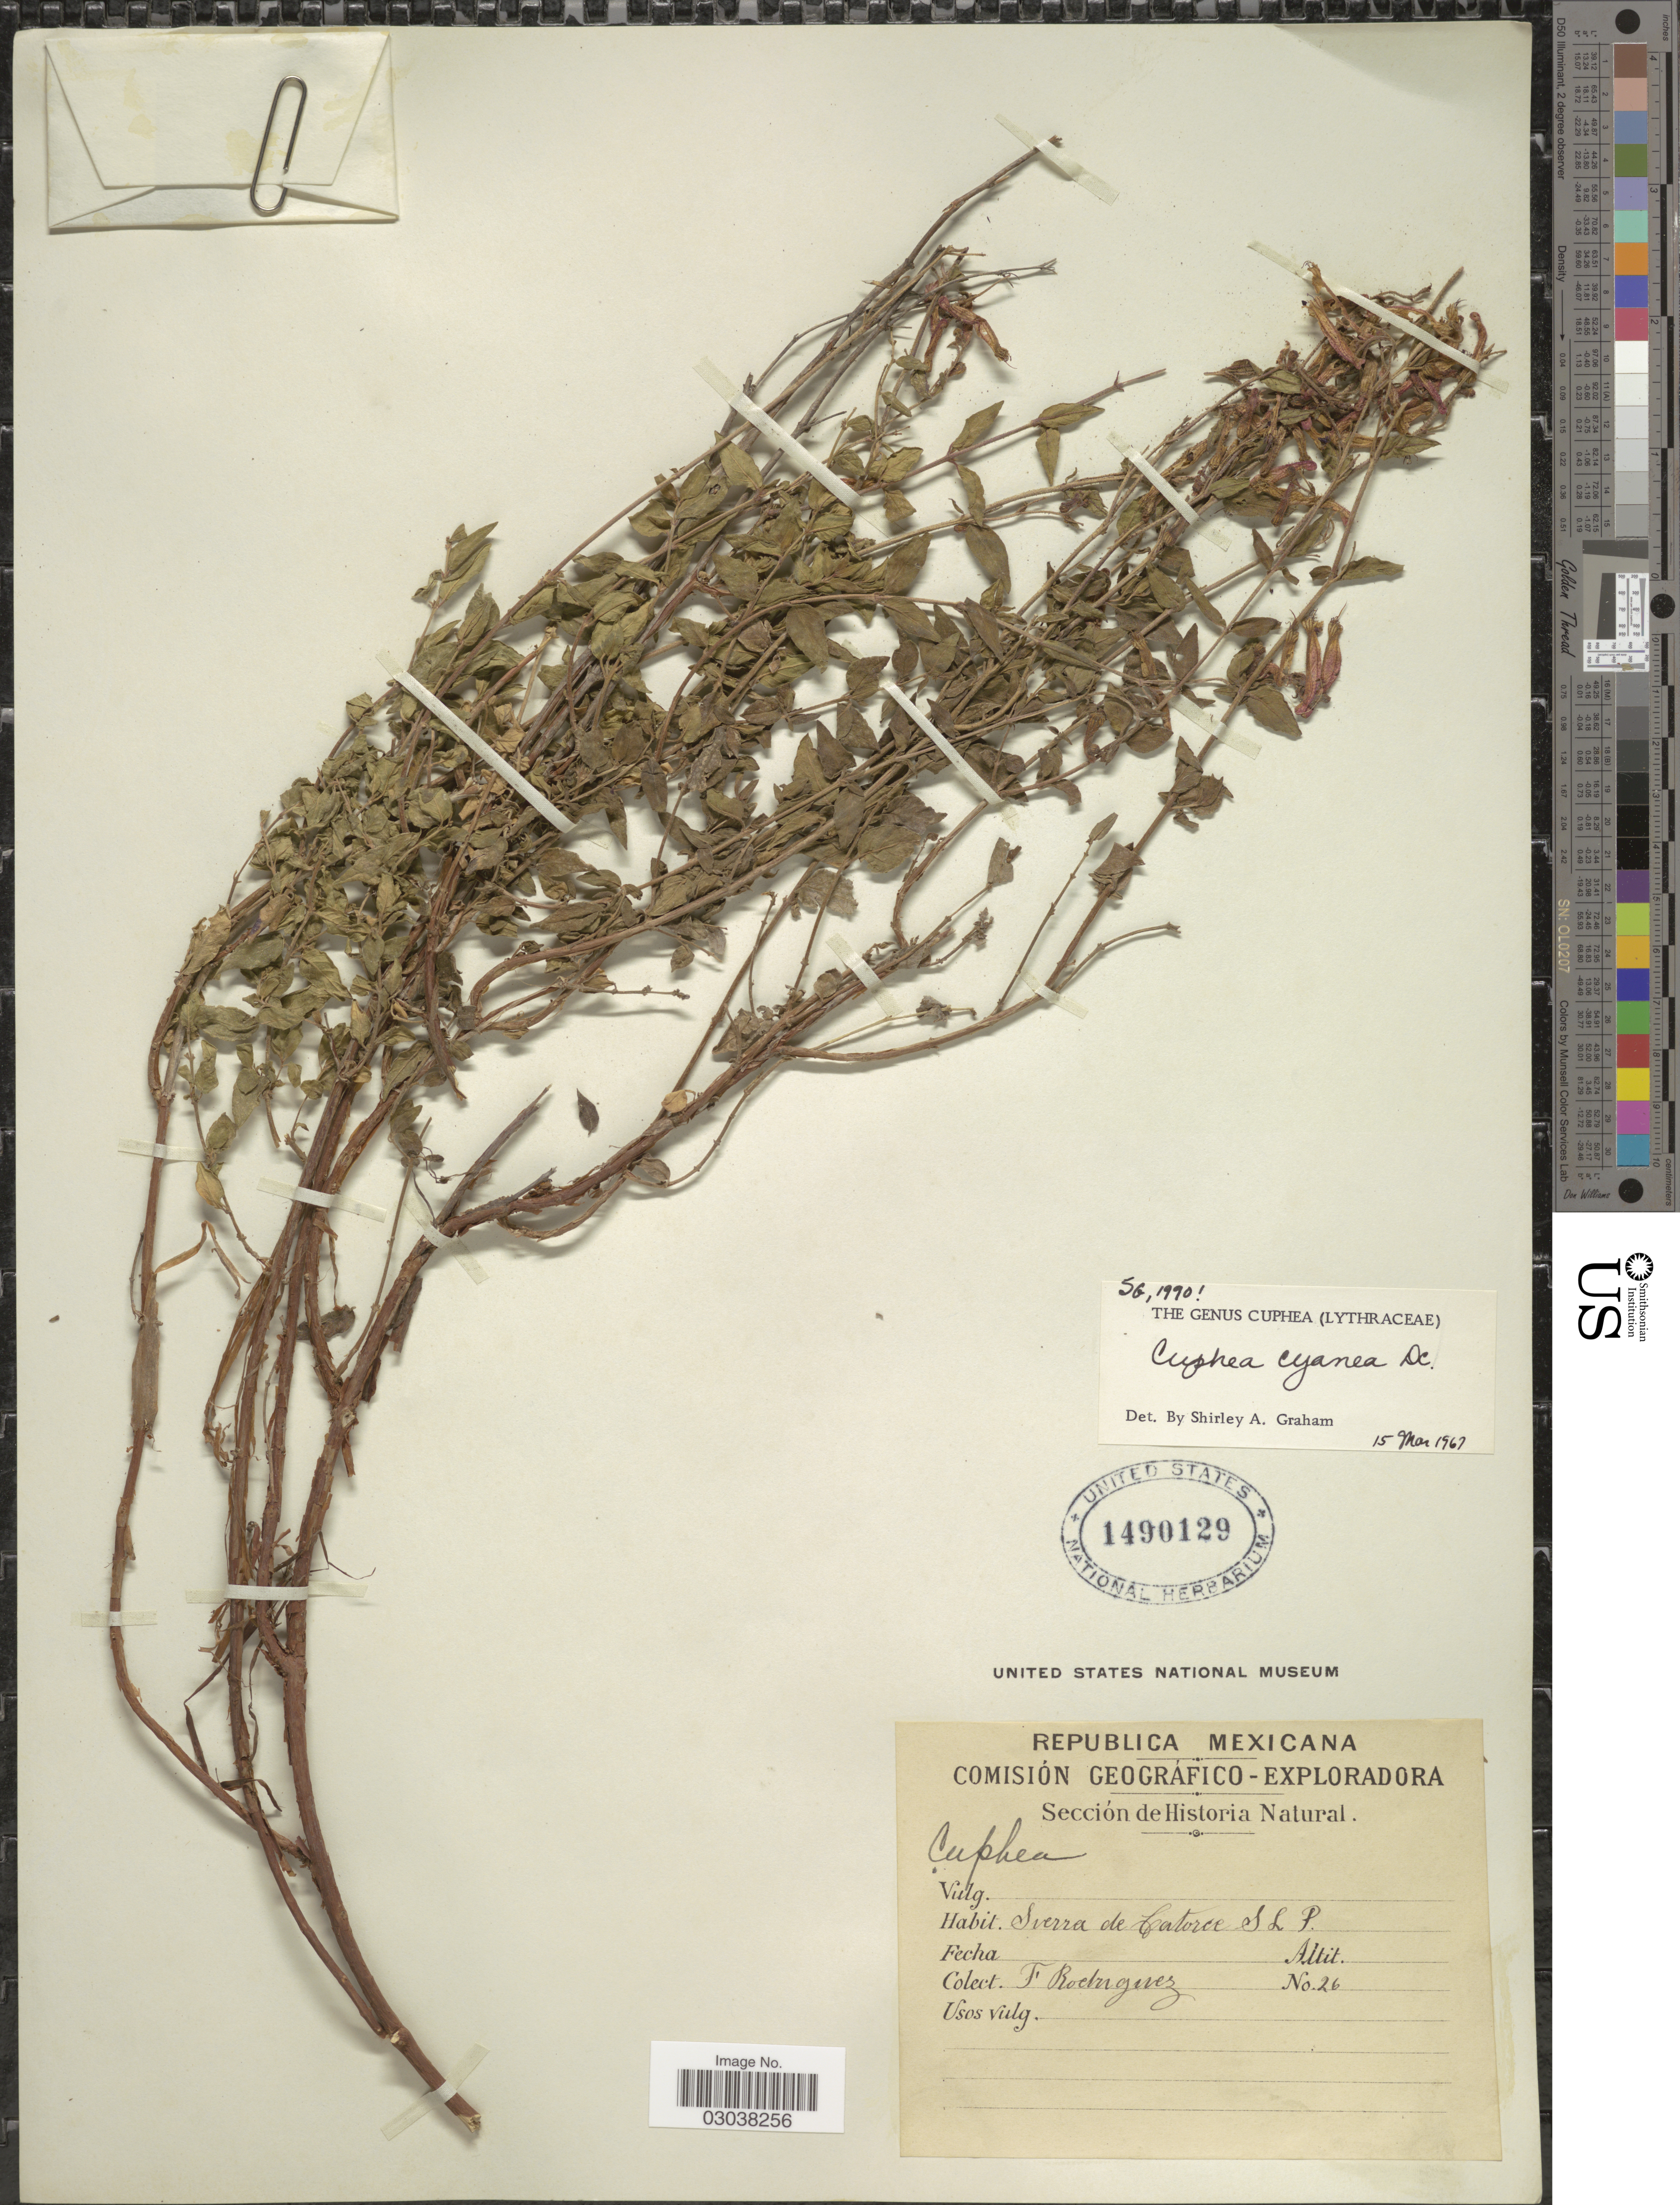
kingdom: Plantae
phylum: Tracheophyta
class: Magnoliopsida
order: Myrtales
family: Lythraceae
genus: Cuphea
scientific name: Cuphea cyanea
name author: DC.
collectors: F. Rodriguez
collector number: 26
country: Mexico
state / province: San Luis Potosí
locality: Republica Mexicana. Sierra de Caotrce S.L.P.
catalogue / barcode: US 1490129